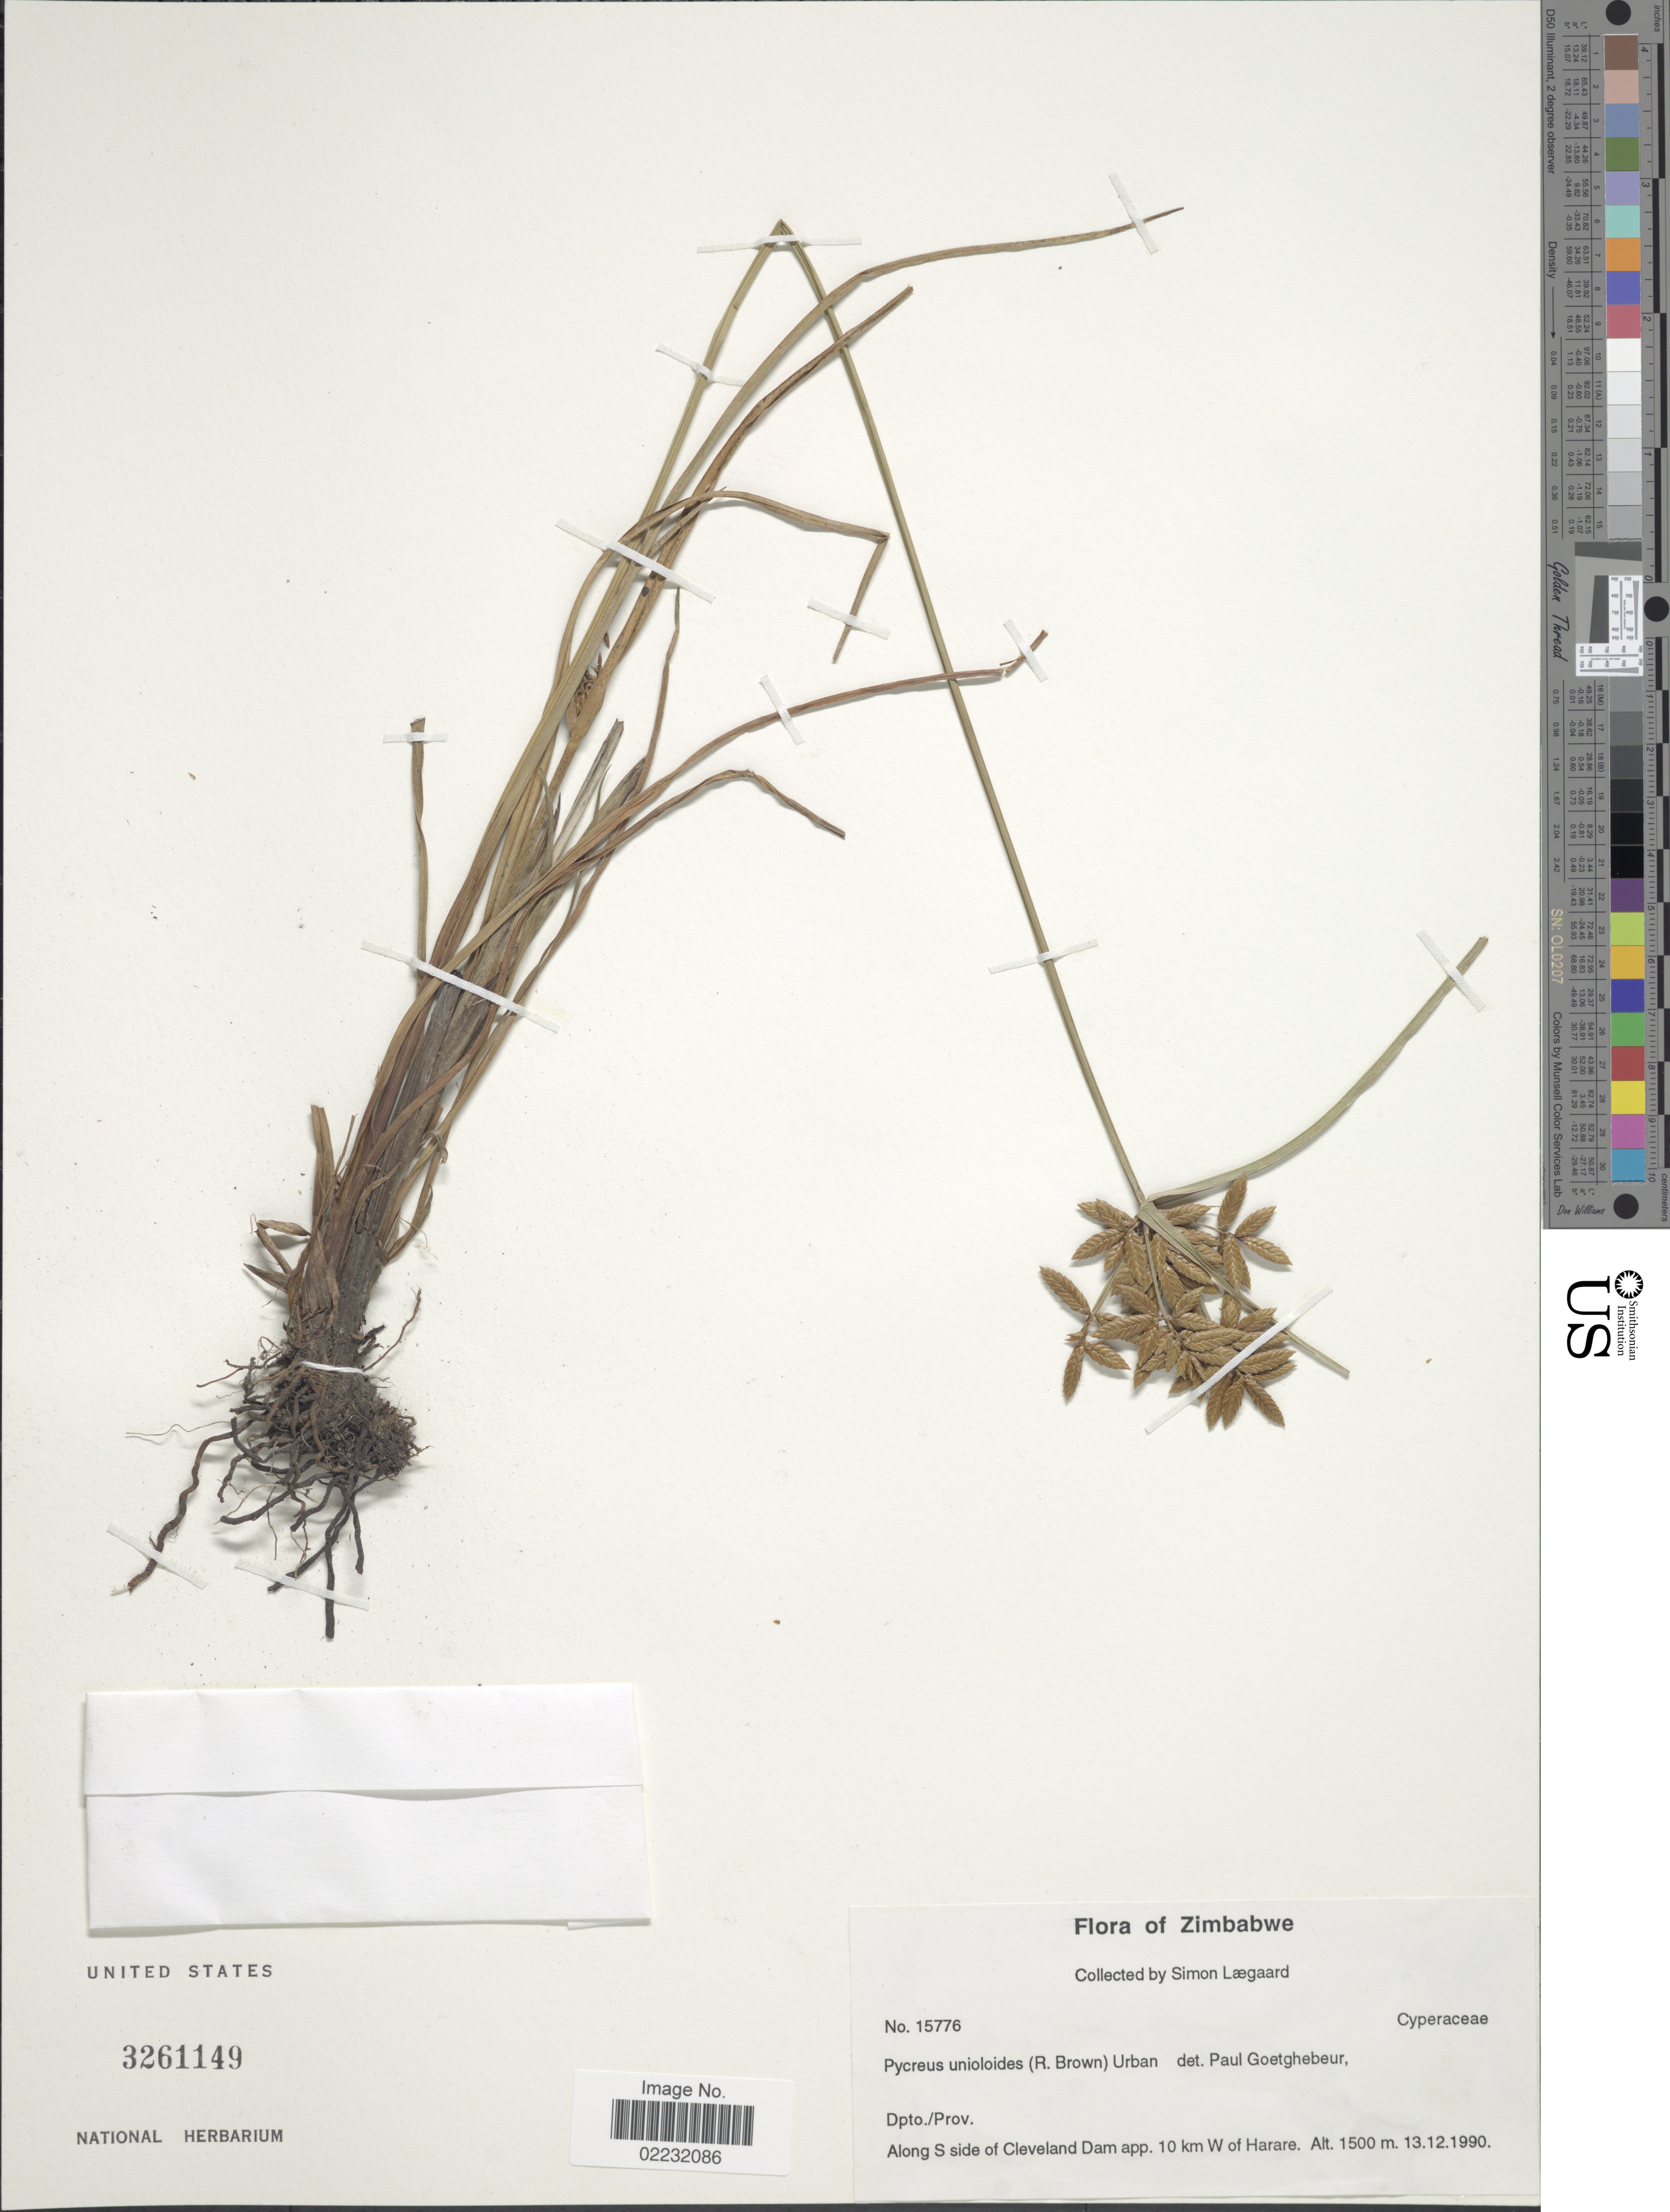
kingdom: Plantae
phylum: Tracheophyta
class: Liliopsida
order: Poales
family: Cyperaceae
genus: Cyperus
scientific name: Cyperus unioloides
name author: R. Br.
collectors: S. Lægaard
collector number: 15776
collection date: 1990-12-13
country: Zimbabwe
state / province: Harare (city)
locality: Dpto./Prov. along S side of Cleveland Dam app. 10 km W of Harare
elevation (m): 1500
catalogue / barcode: US 3261149